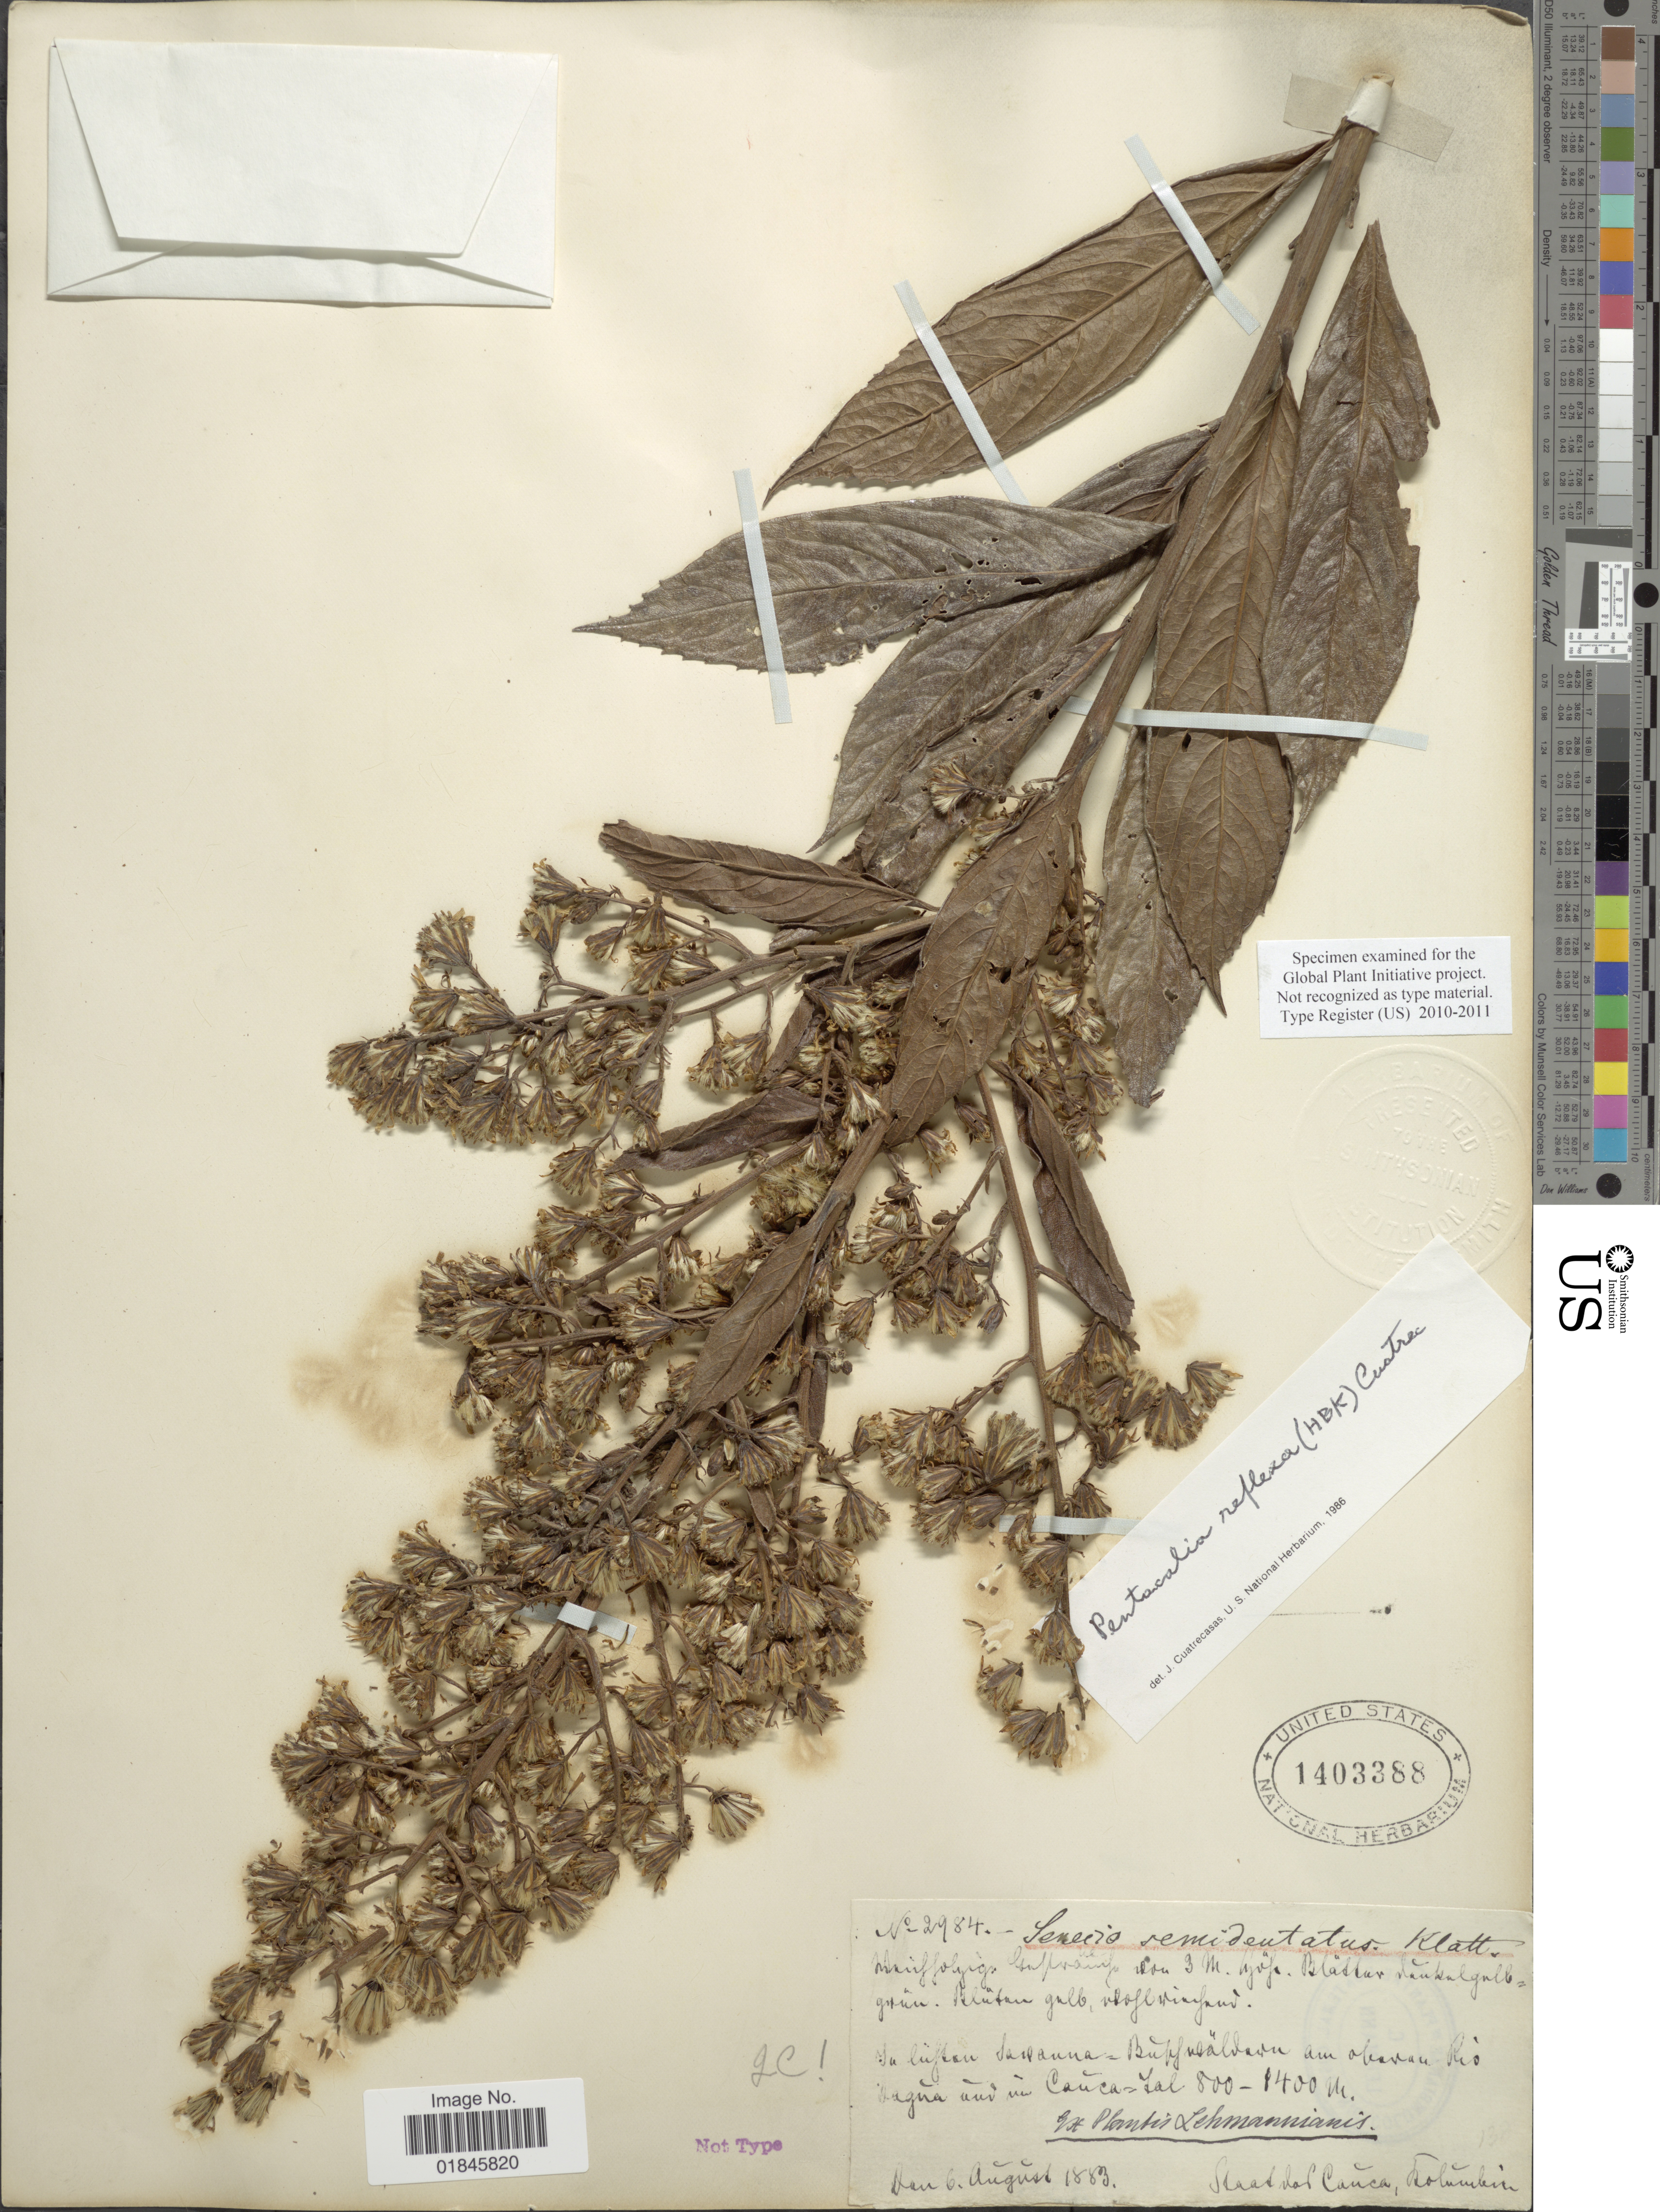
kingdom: Plantae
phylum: Tracheophyta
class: Magnoliopsida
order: Asterales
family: Asteraceae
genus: Pentacalia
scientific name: Pentacalia reflexa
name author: (Kunth) Cuatrec.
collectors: -. Lehmann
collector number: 2984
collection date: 1883-08-06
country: Colombia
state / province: Cauca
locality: In lichten Savanna-Buschwaldern am oberen Rio Dagua und um Cauca Tal. [interpreted]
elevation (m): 800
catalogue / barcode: US 1403388